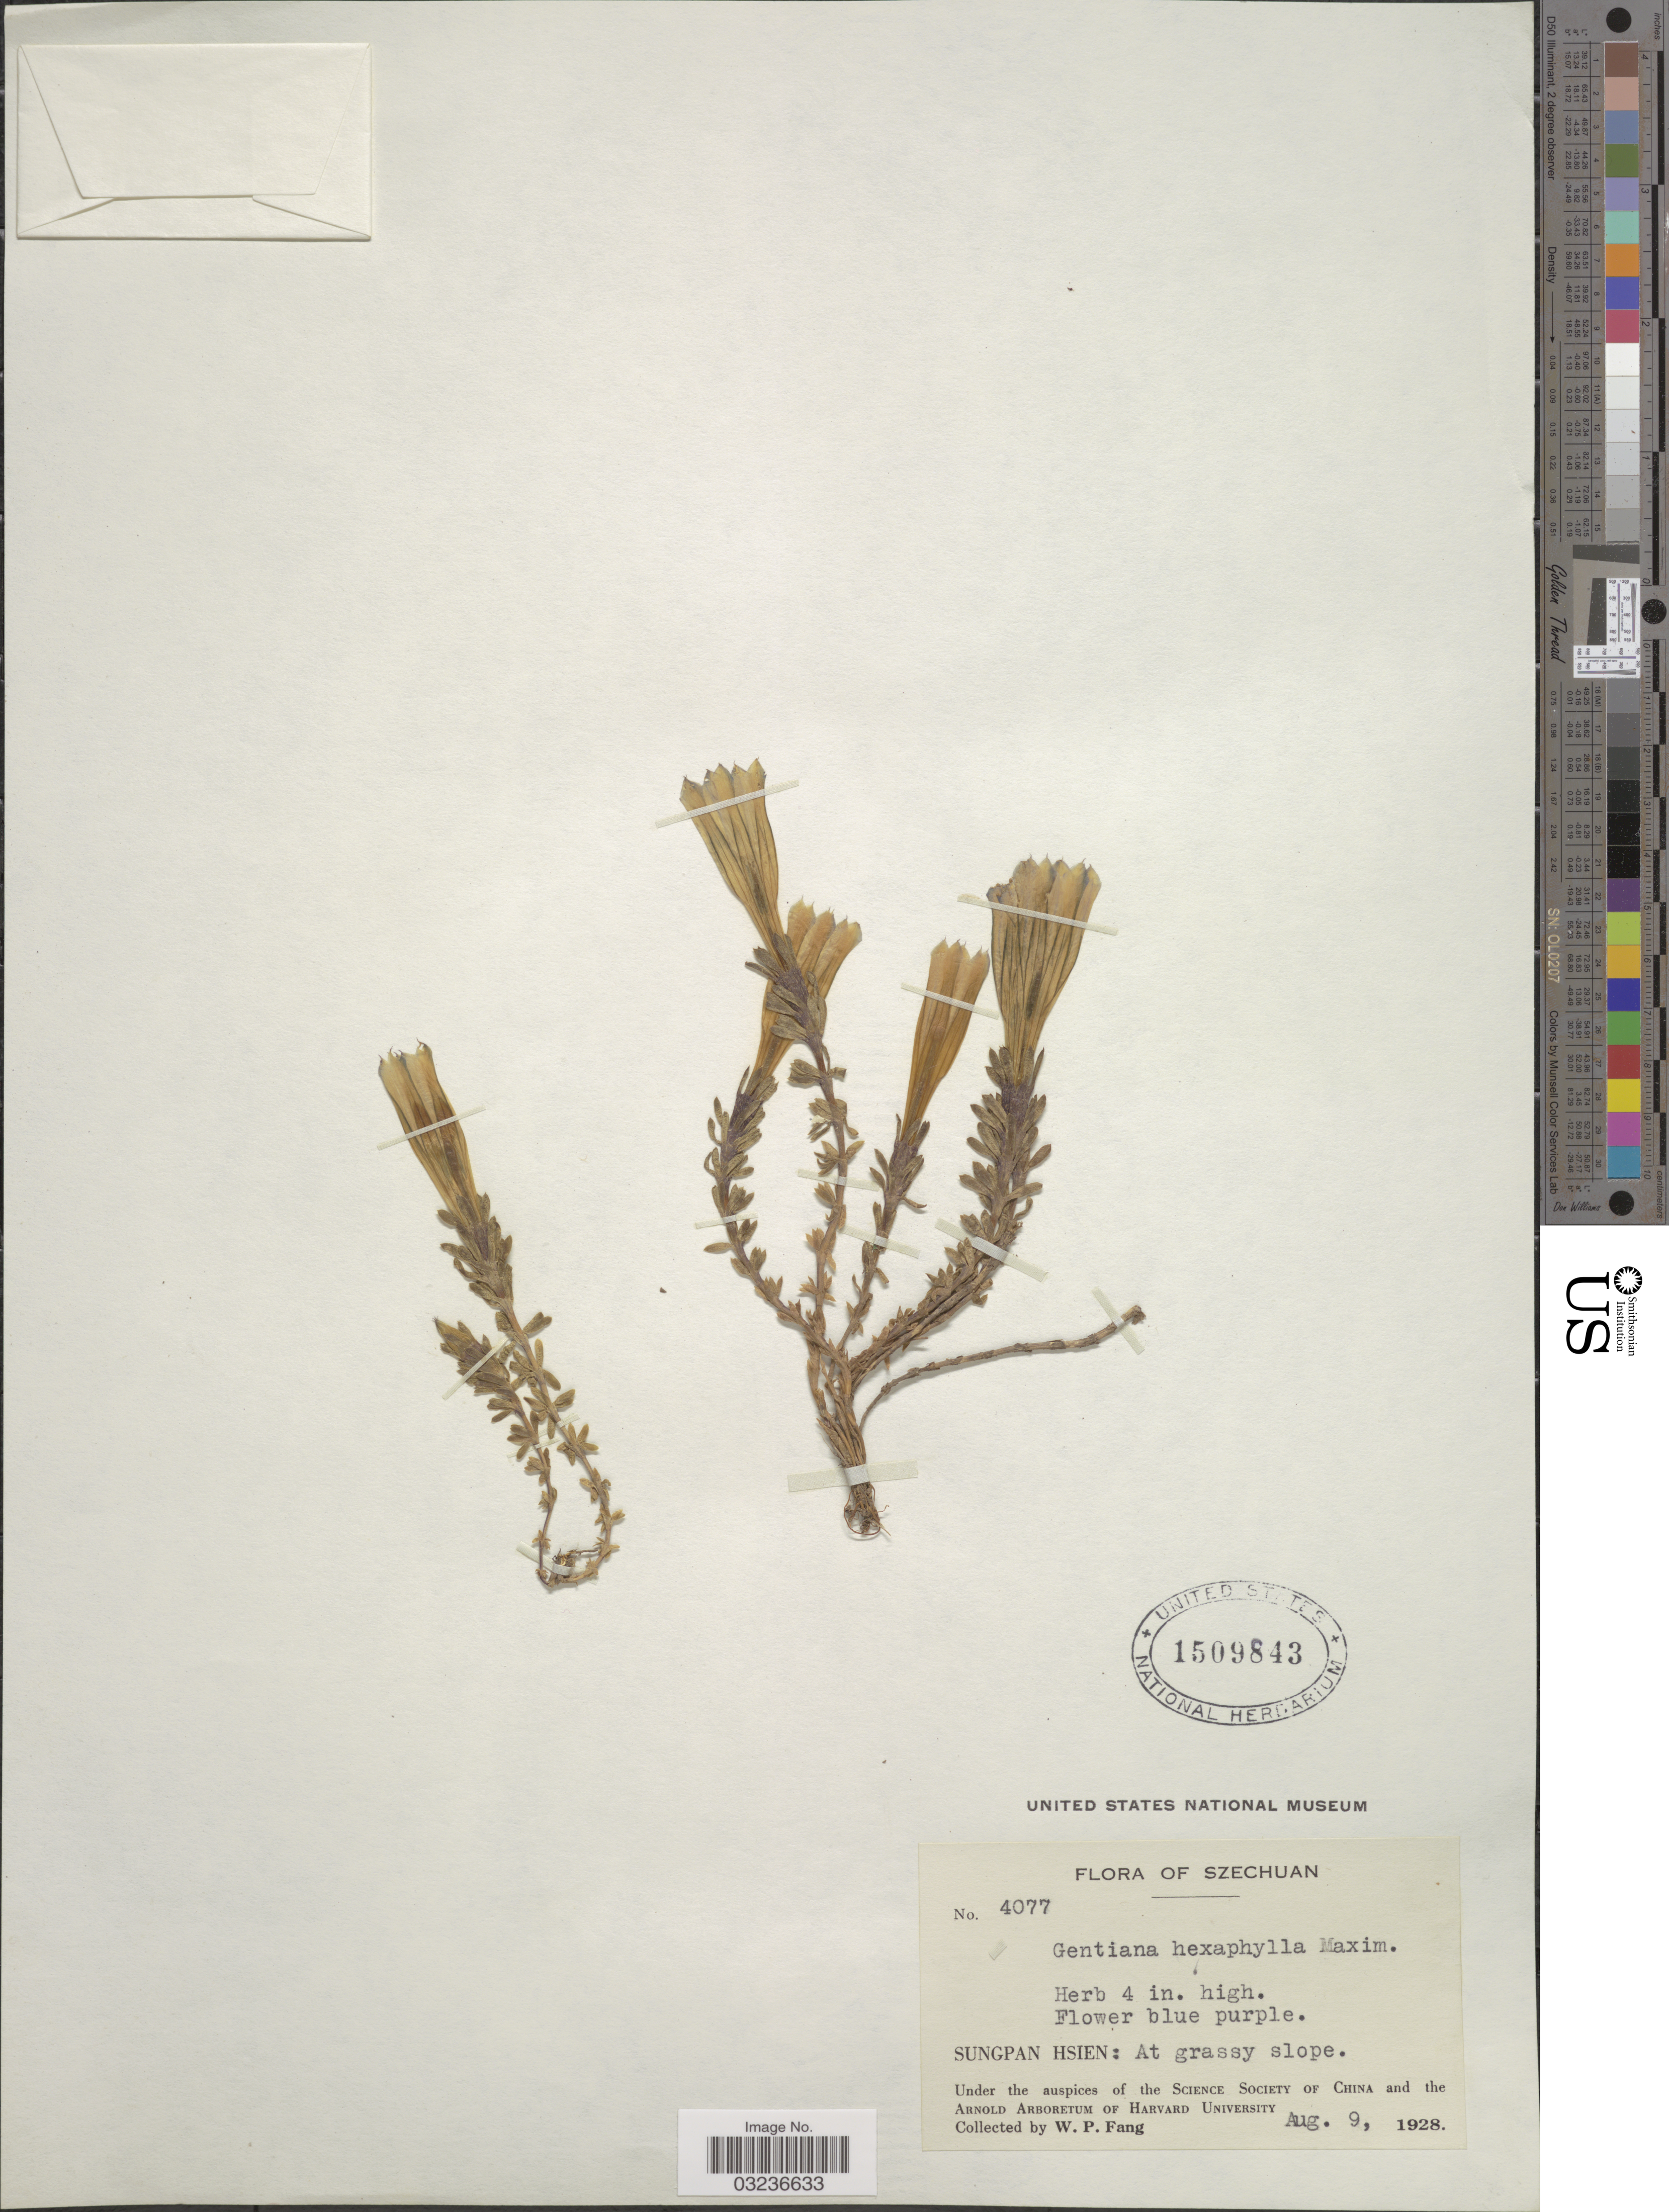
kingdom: Plantae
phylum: Tracheophyta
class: Magnoliopsida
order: Gentianales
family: Gentianaceae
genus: Gentiana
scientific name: Gentiana hexaphylla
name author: Maxim. ex Kusn.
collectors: W. P. Fang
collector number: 4077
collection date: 1928-08-09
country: China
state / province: Sichuan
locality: Szechuan. Sungpan Hsien: At grassy slope.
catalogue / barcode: US 1509843